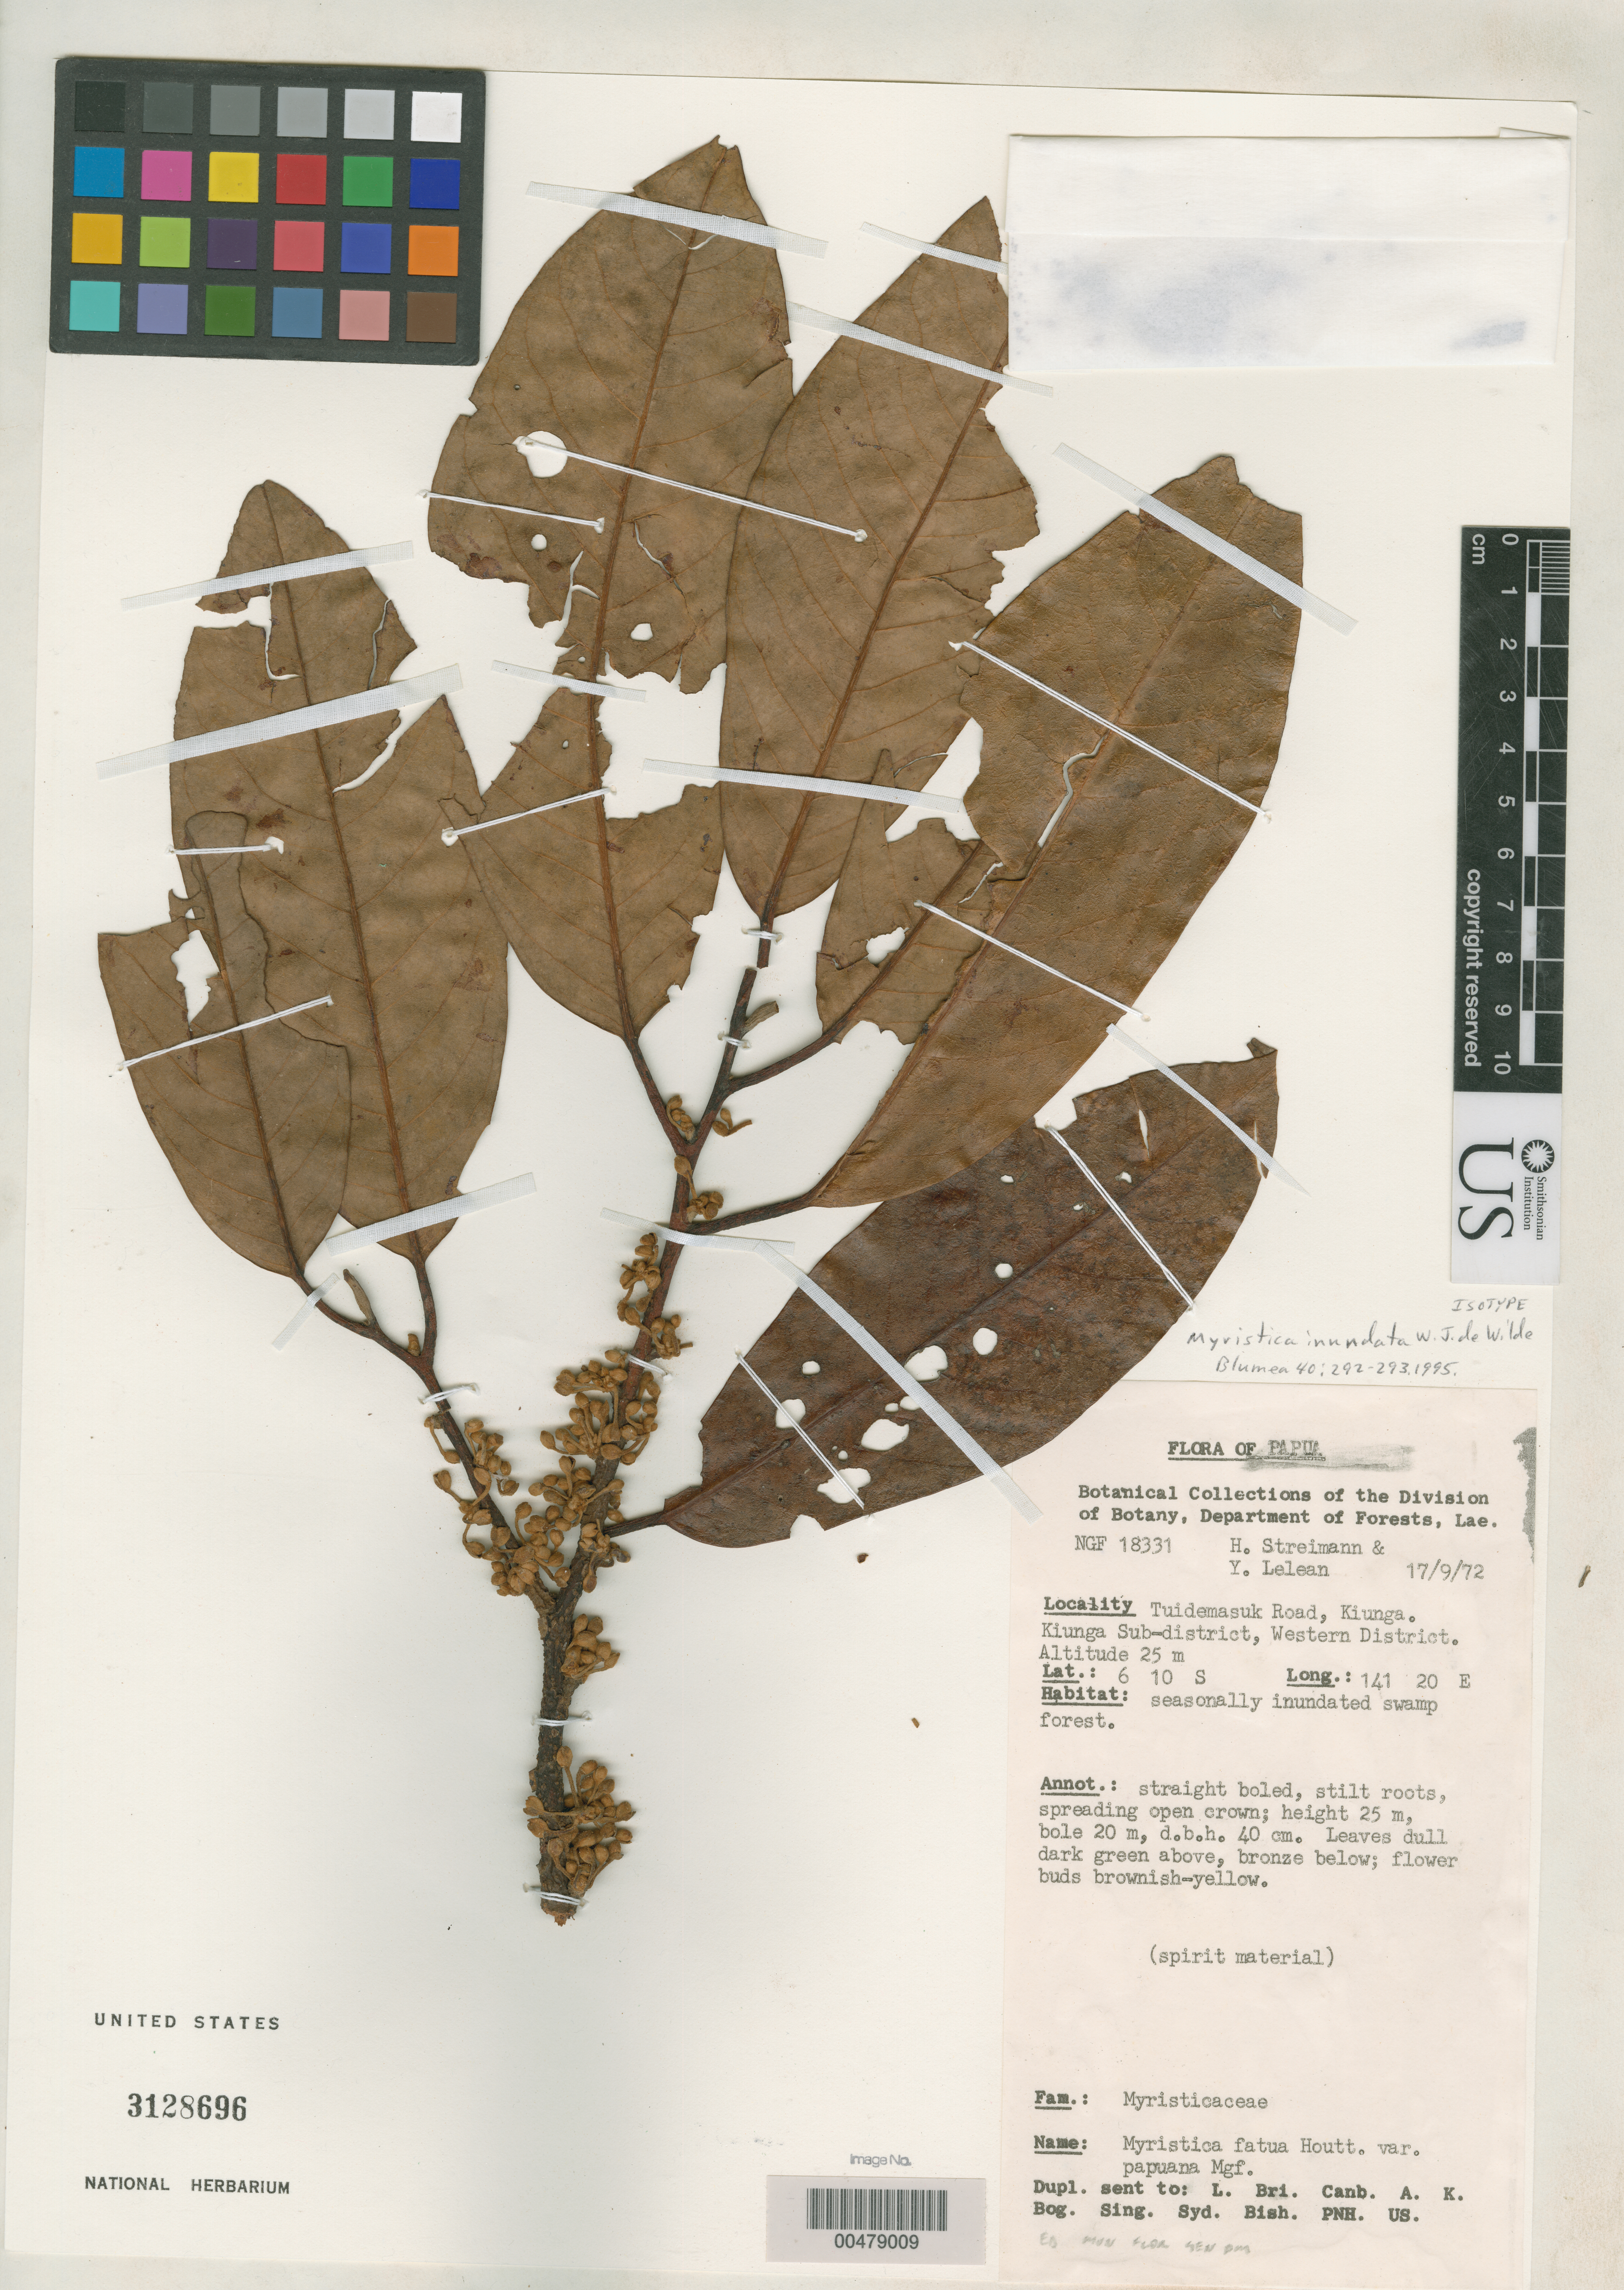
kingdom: Plantae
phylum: Tracheophyta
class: Magnoliopsida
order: Magnoliales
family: Myristicaceae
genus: Myristica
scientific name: Myristica inundata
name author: W.J. de Wilde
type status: Isotype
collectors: H. Streinmann & Y. Lelean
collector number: Ngf 18331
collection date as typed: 17 Sep 1972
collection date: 1972-09-17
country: Papua New Guinea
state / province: Western Highlands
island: New Guinea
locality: Tuidemasuk Road, Kiunga, Kiunga subdistrict.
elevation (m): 25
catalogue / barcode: US 3128696